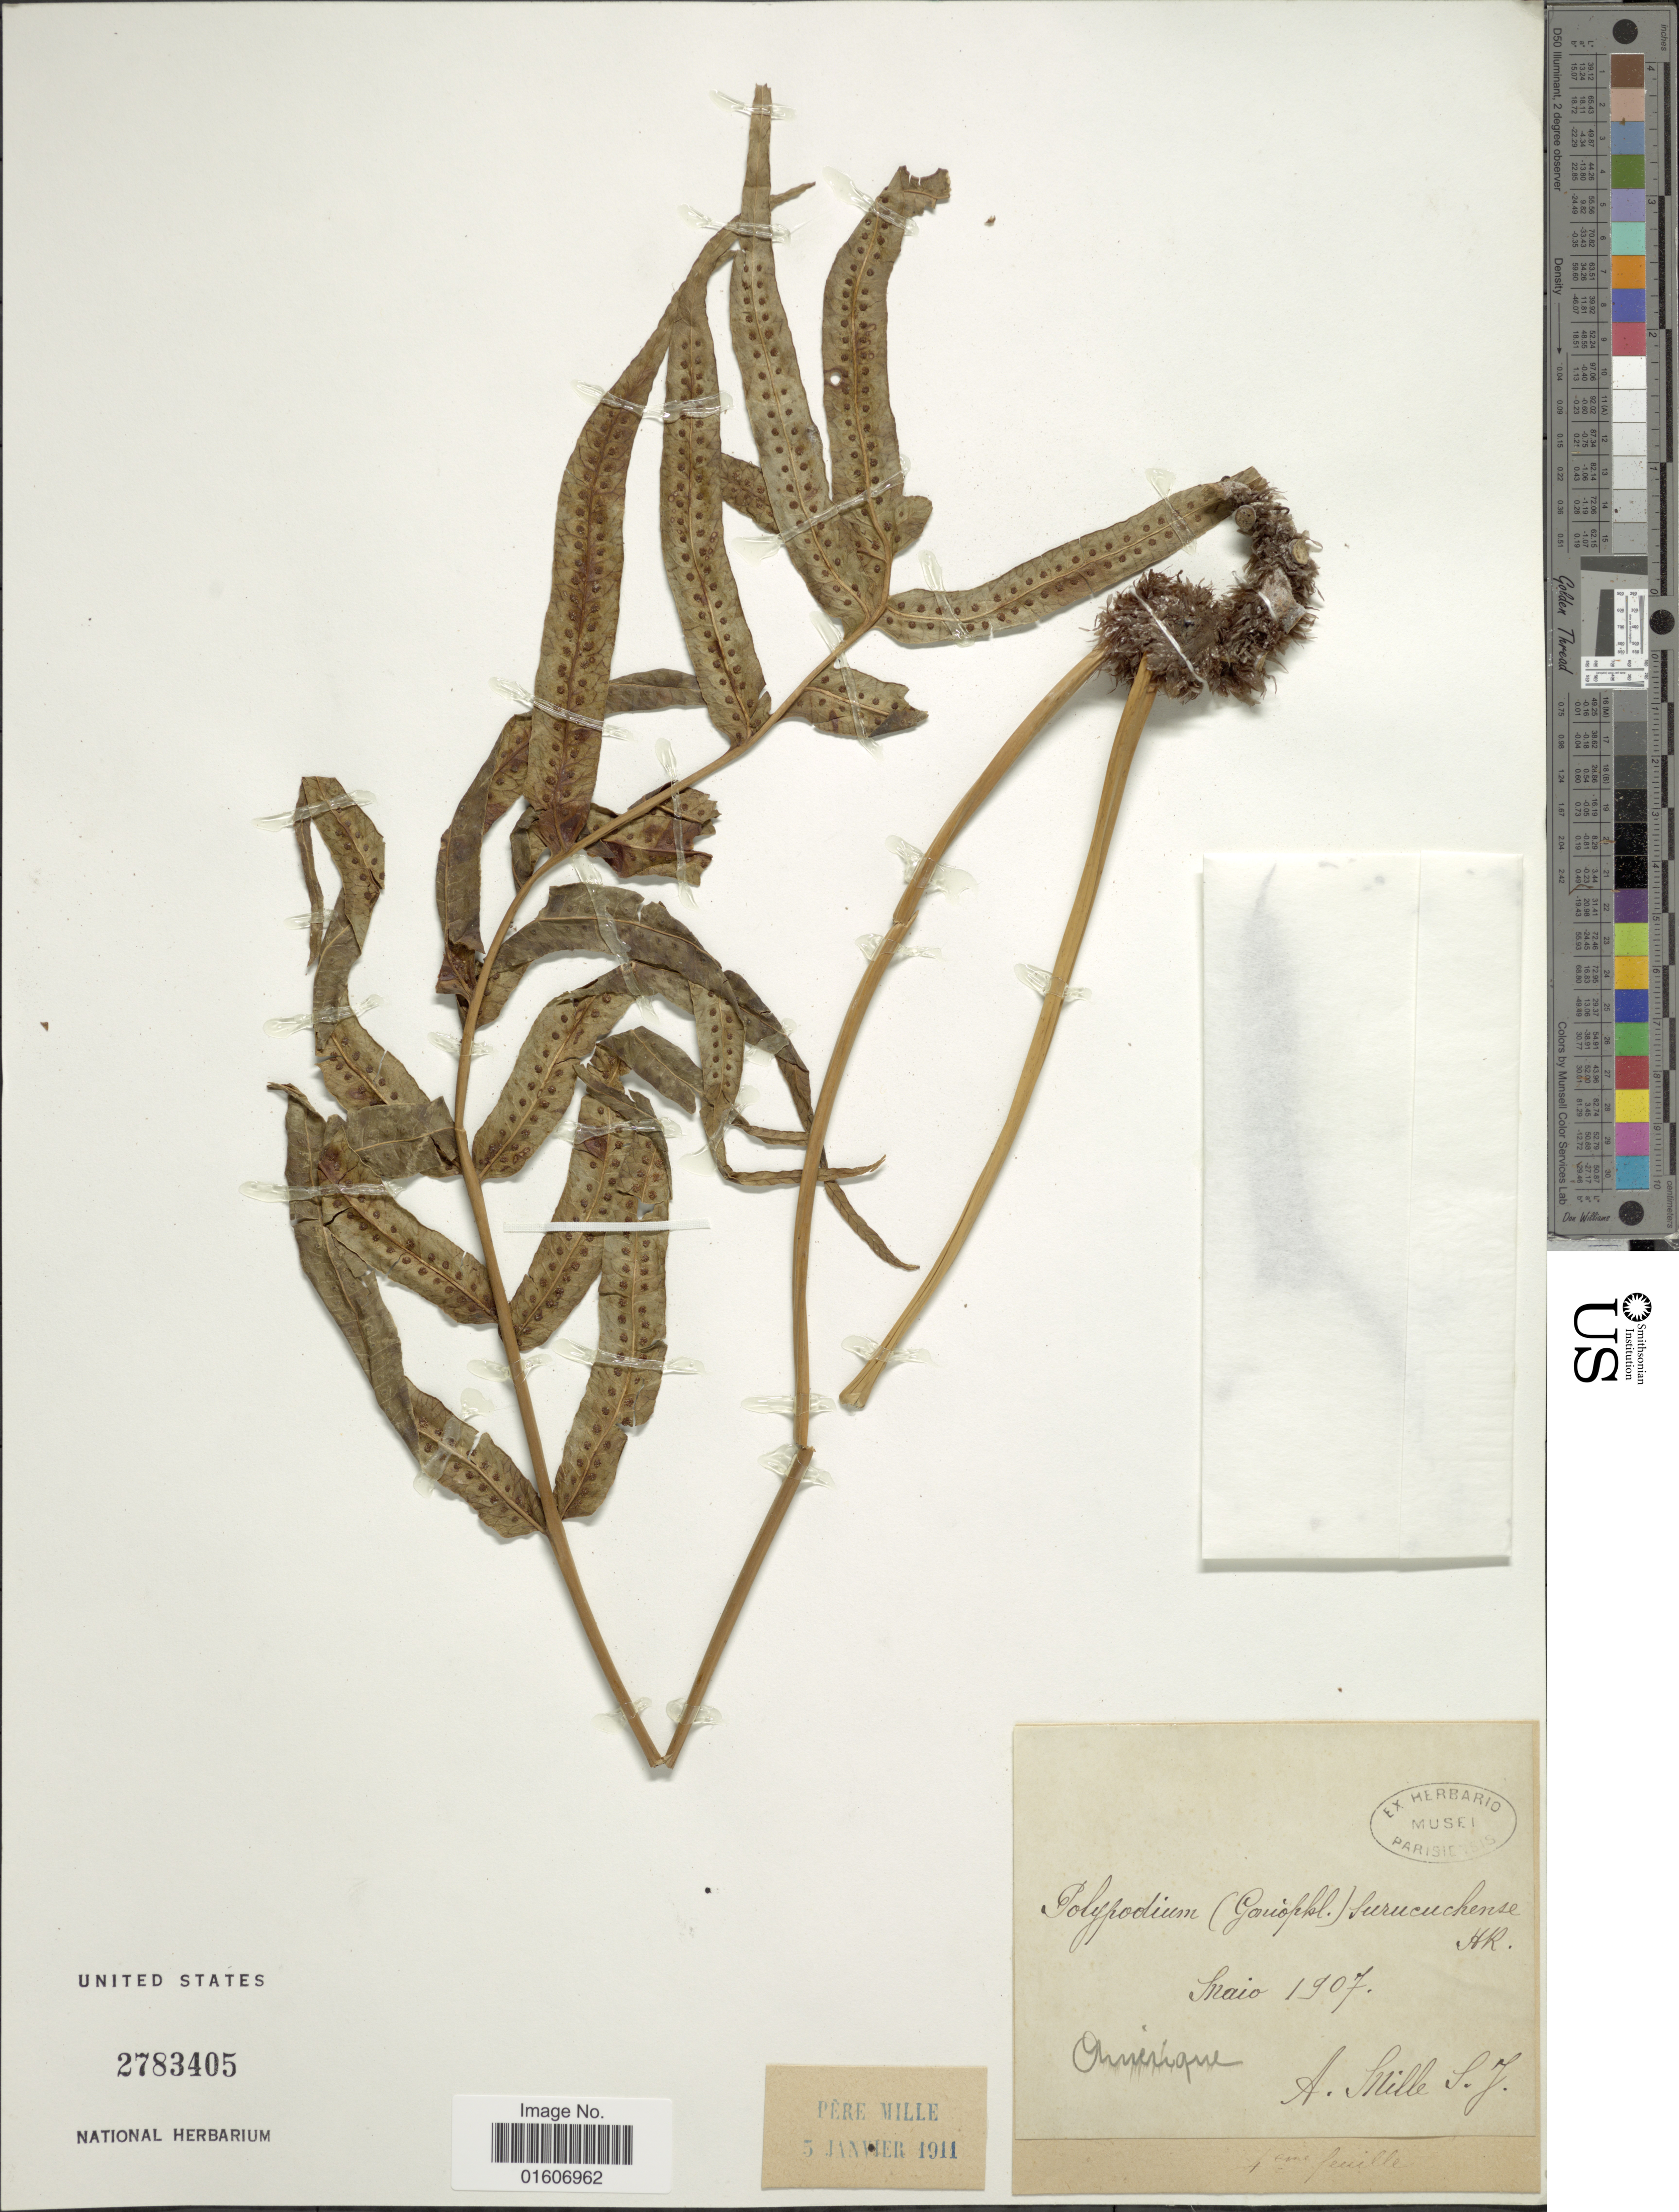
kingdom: Plantae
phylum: Tracheophyta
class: Polypodiopsida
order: Polypodiales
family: Polypodiaceae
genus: Serpocaulon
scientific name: Serpocaulon sessilifolium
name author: (Desv.) A.R. Sm.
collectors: A. Mille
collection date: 1907-05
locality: Amerique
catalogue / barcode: US 2783405